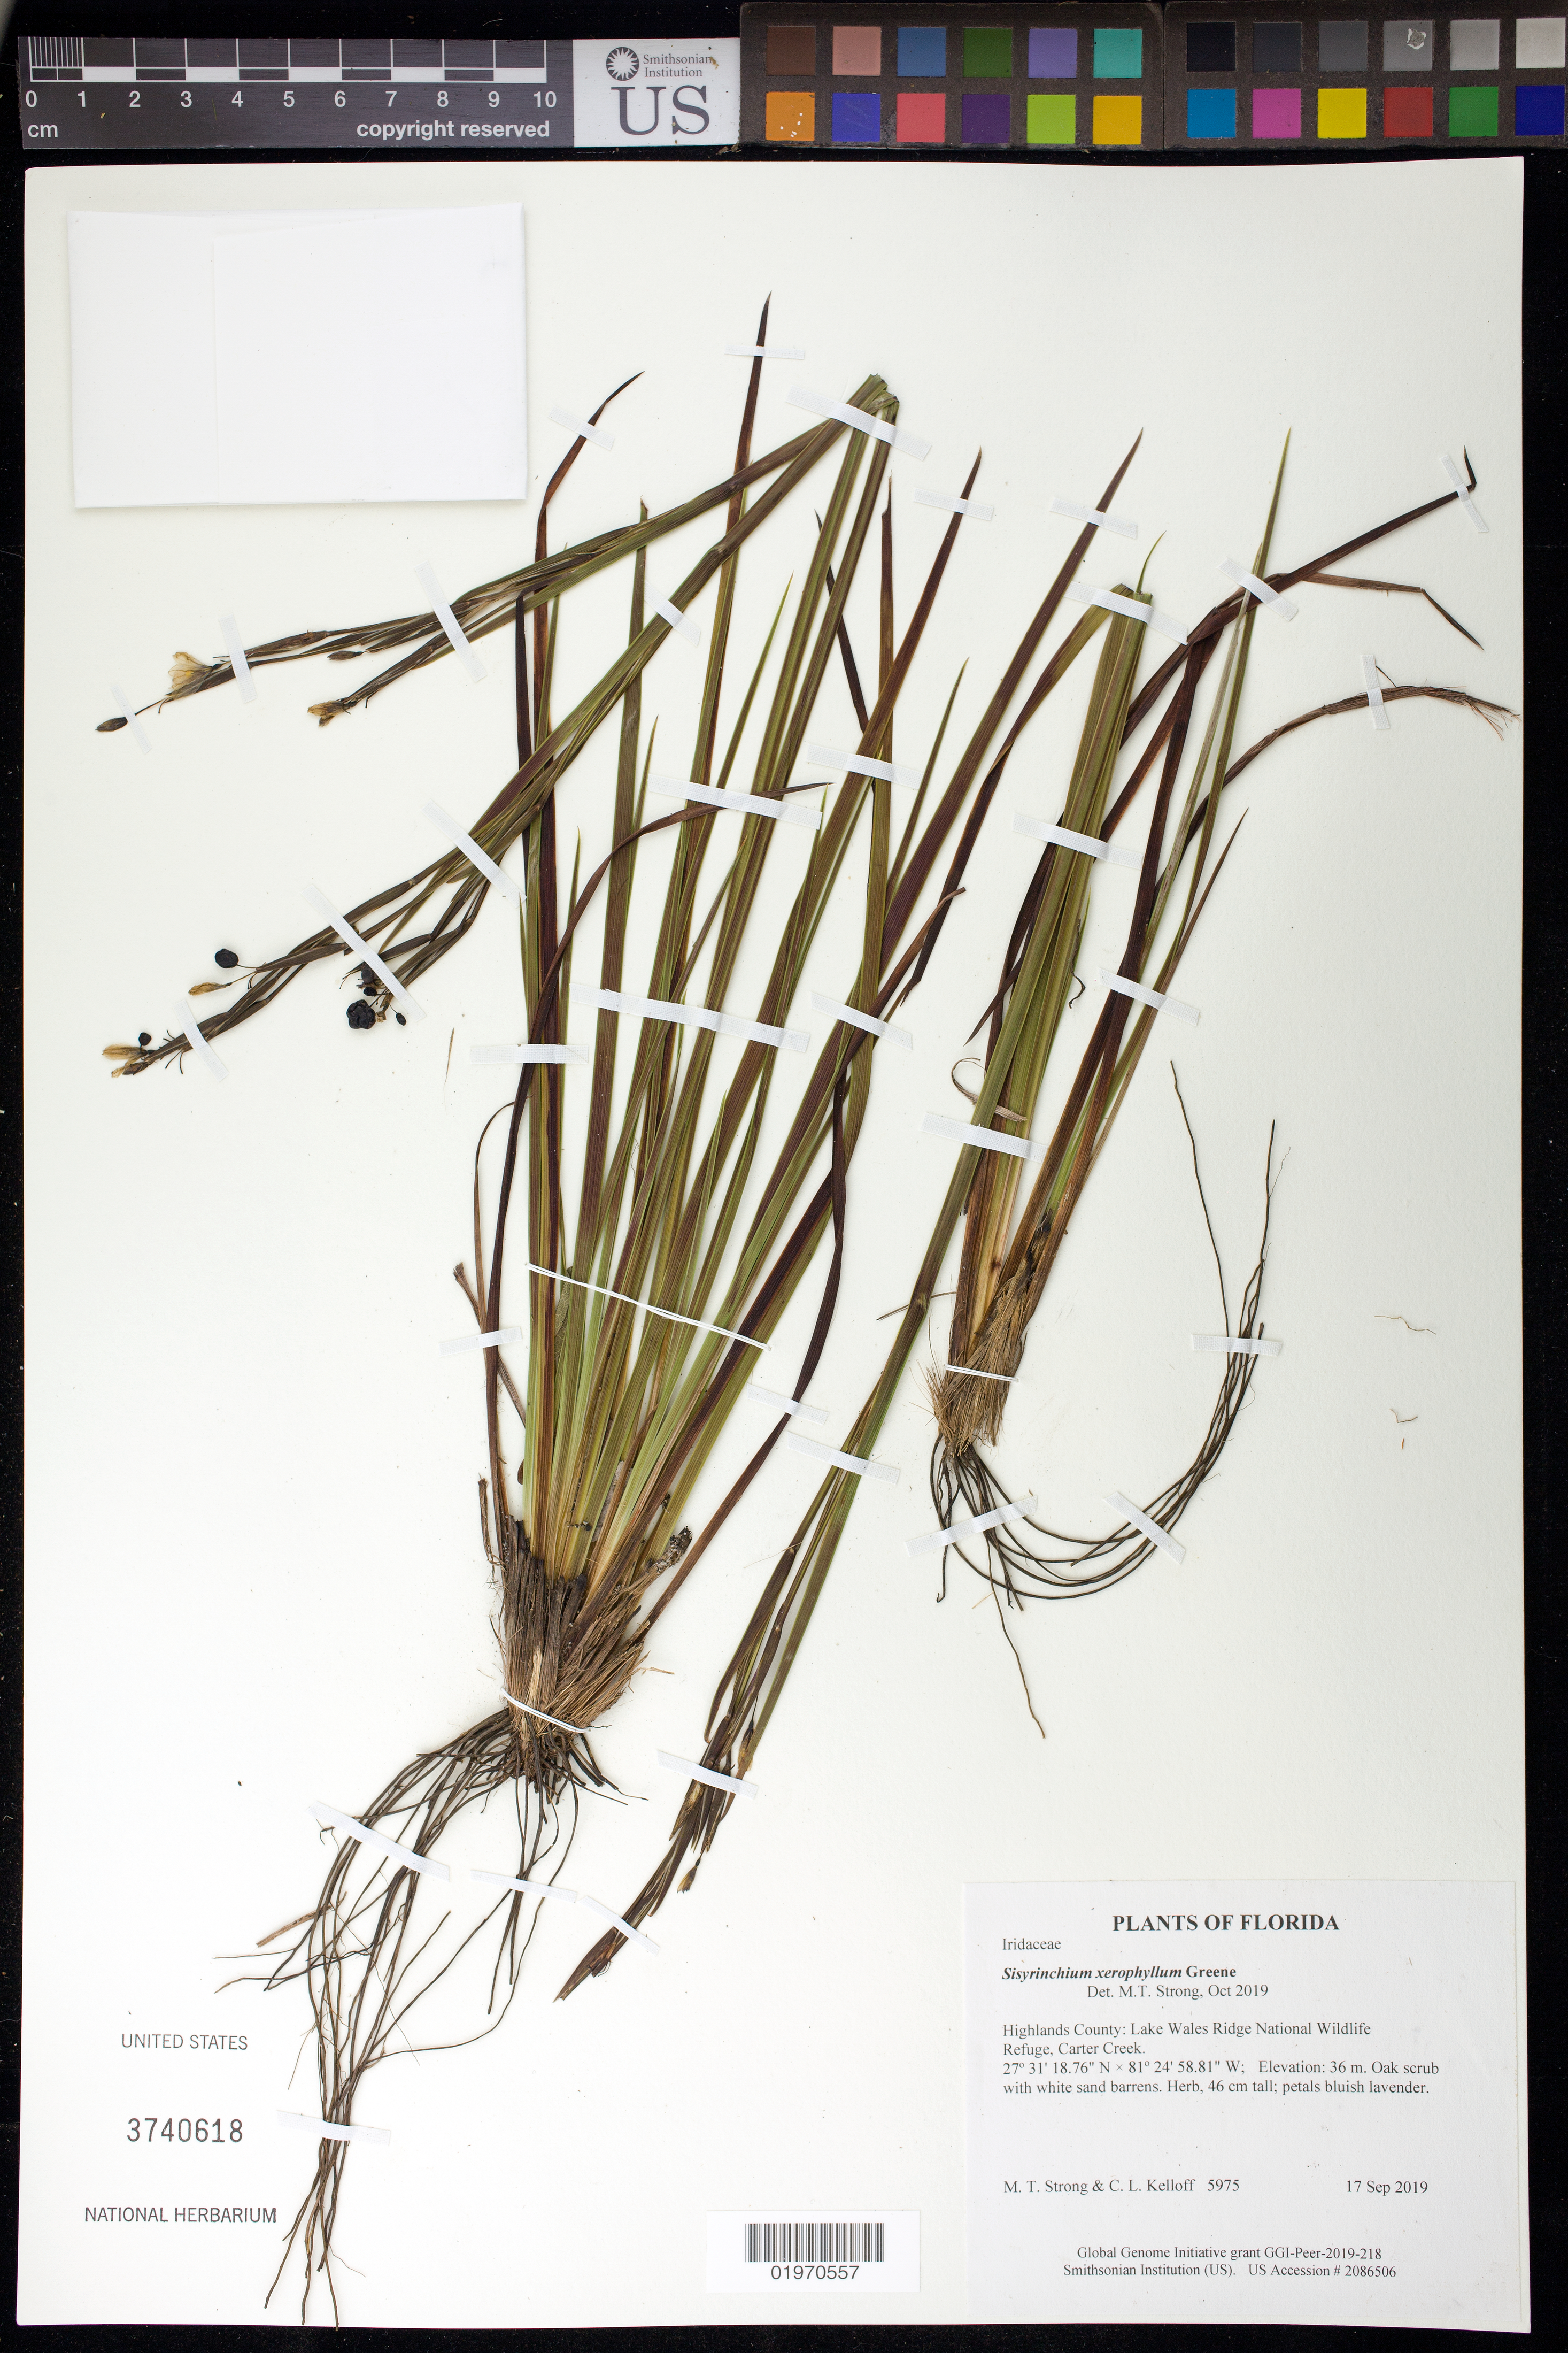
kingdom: Plantae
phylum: Tracheophyta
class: Liliopsida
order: Asparagales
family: Iridaceae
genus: Sisyrinchium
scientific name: Sisyrinchium xerophyllum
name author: Greene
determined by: Strong, Mark T., (BOT), Smithsonian Institution - National Museum of Natural History (UNITED STATES)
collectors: M. T. Strong & C. L. Kelloff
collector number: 5975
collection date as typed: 17 Sep 2019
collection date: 2019-09-17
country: United States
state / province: Florida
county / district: Highlands County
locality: Lake Wales Ridge National Wildlife Refuge, Carter Creek.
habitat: Oak scrub with white sand barrens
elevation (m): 36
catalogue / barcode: US 3740618